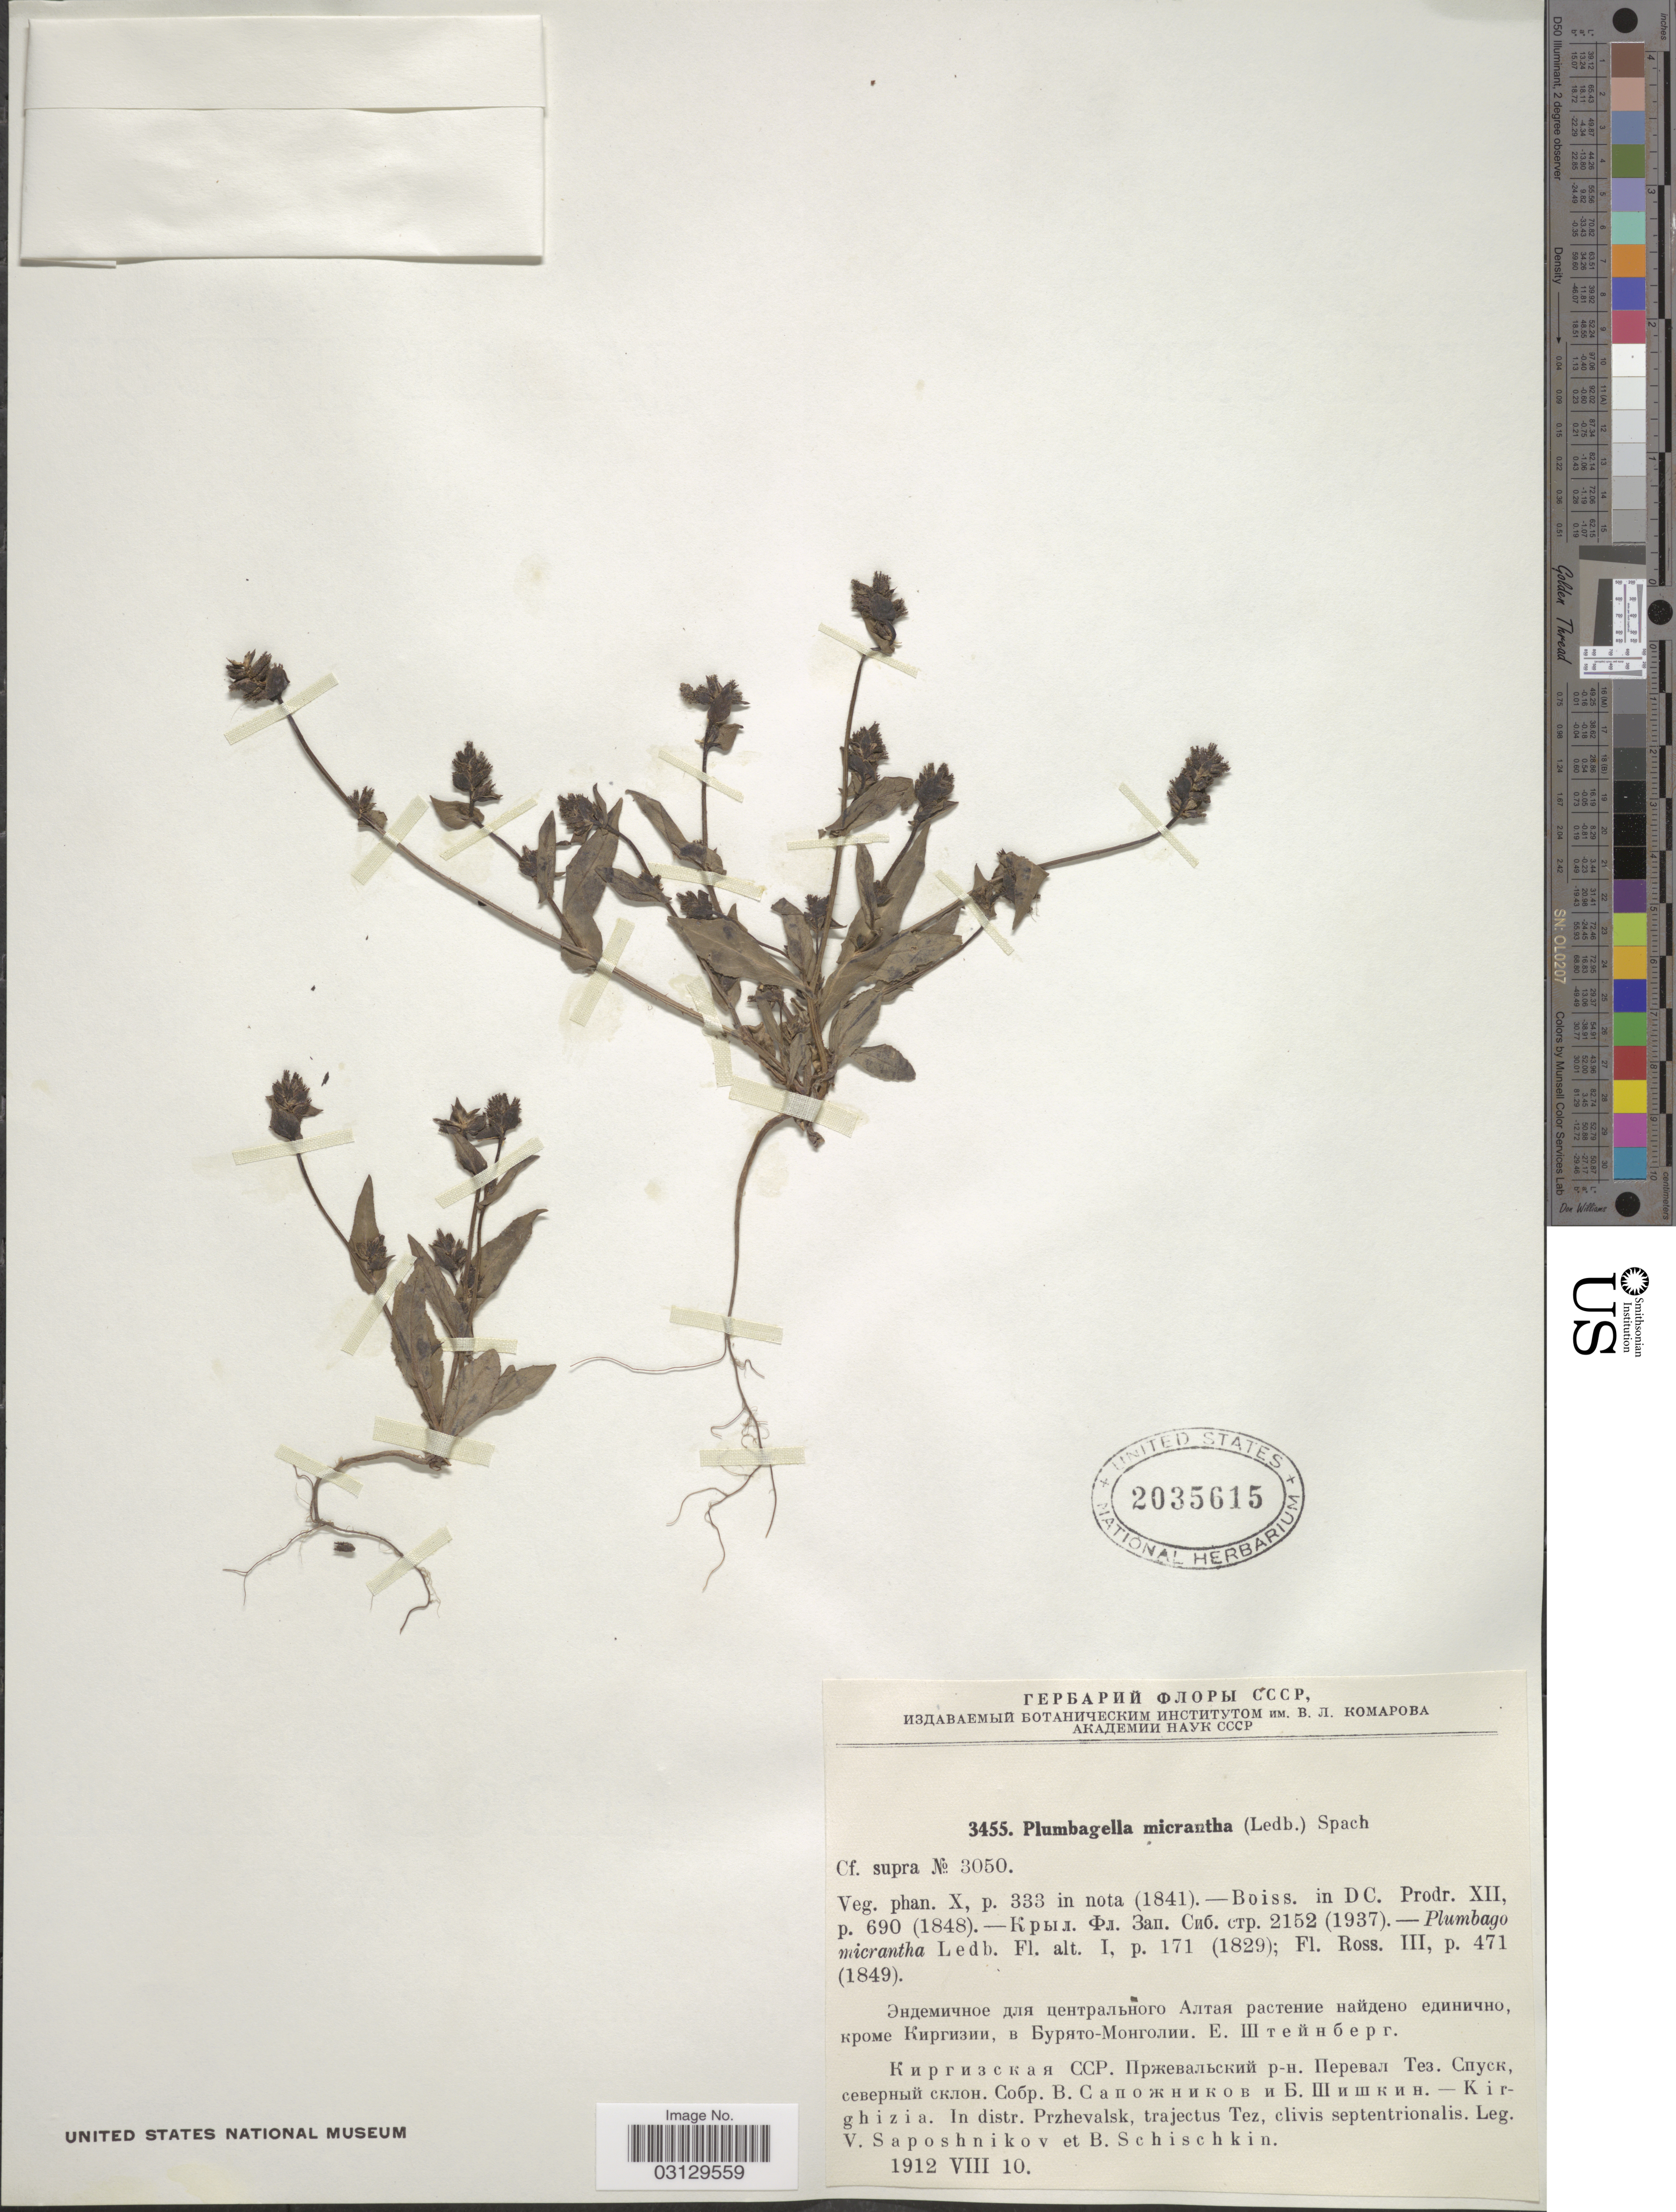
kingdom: Plantae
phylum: Tracheophyta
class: Magnoliopsida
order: Caryophyllales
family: Plumbaginaceae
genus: Plumbago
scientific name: Plumbago micrantha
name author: Ledeb.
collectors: V. Saposhnikov & B. Schischkin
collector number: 3455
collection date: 1912-08-10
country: Kyrgyzstan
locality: Kirghizia. In distr. Przhevalsk, trajectus Tez, clivis septentrionalis.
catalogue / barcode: US 2035615